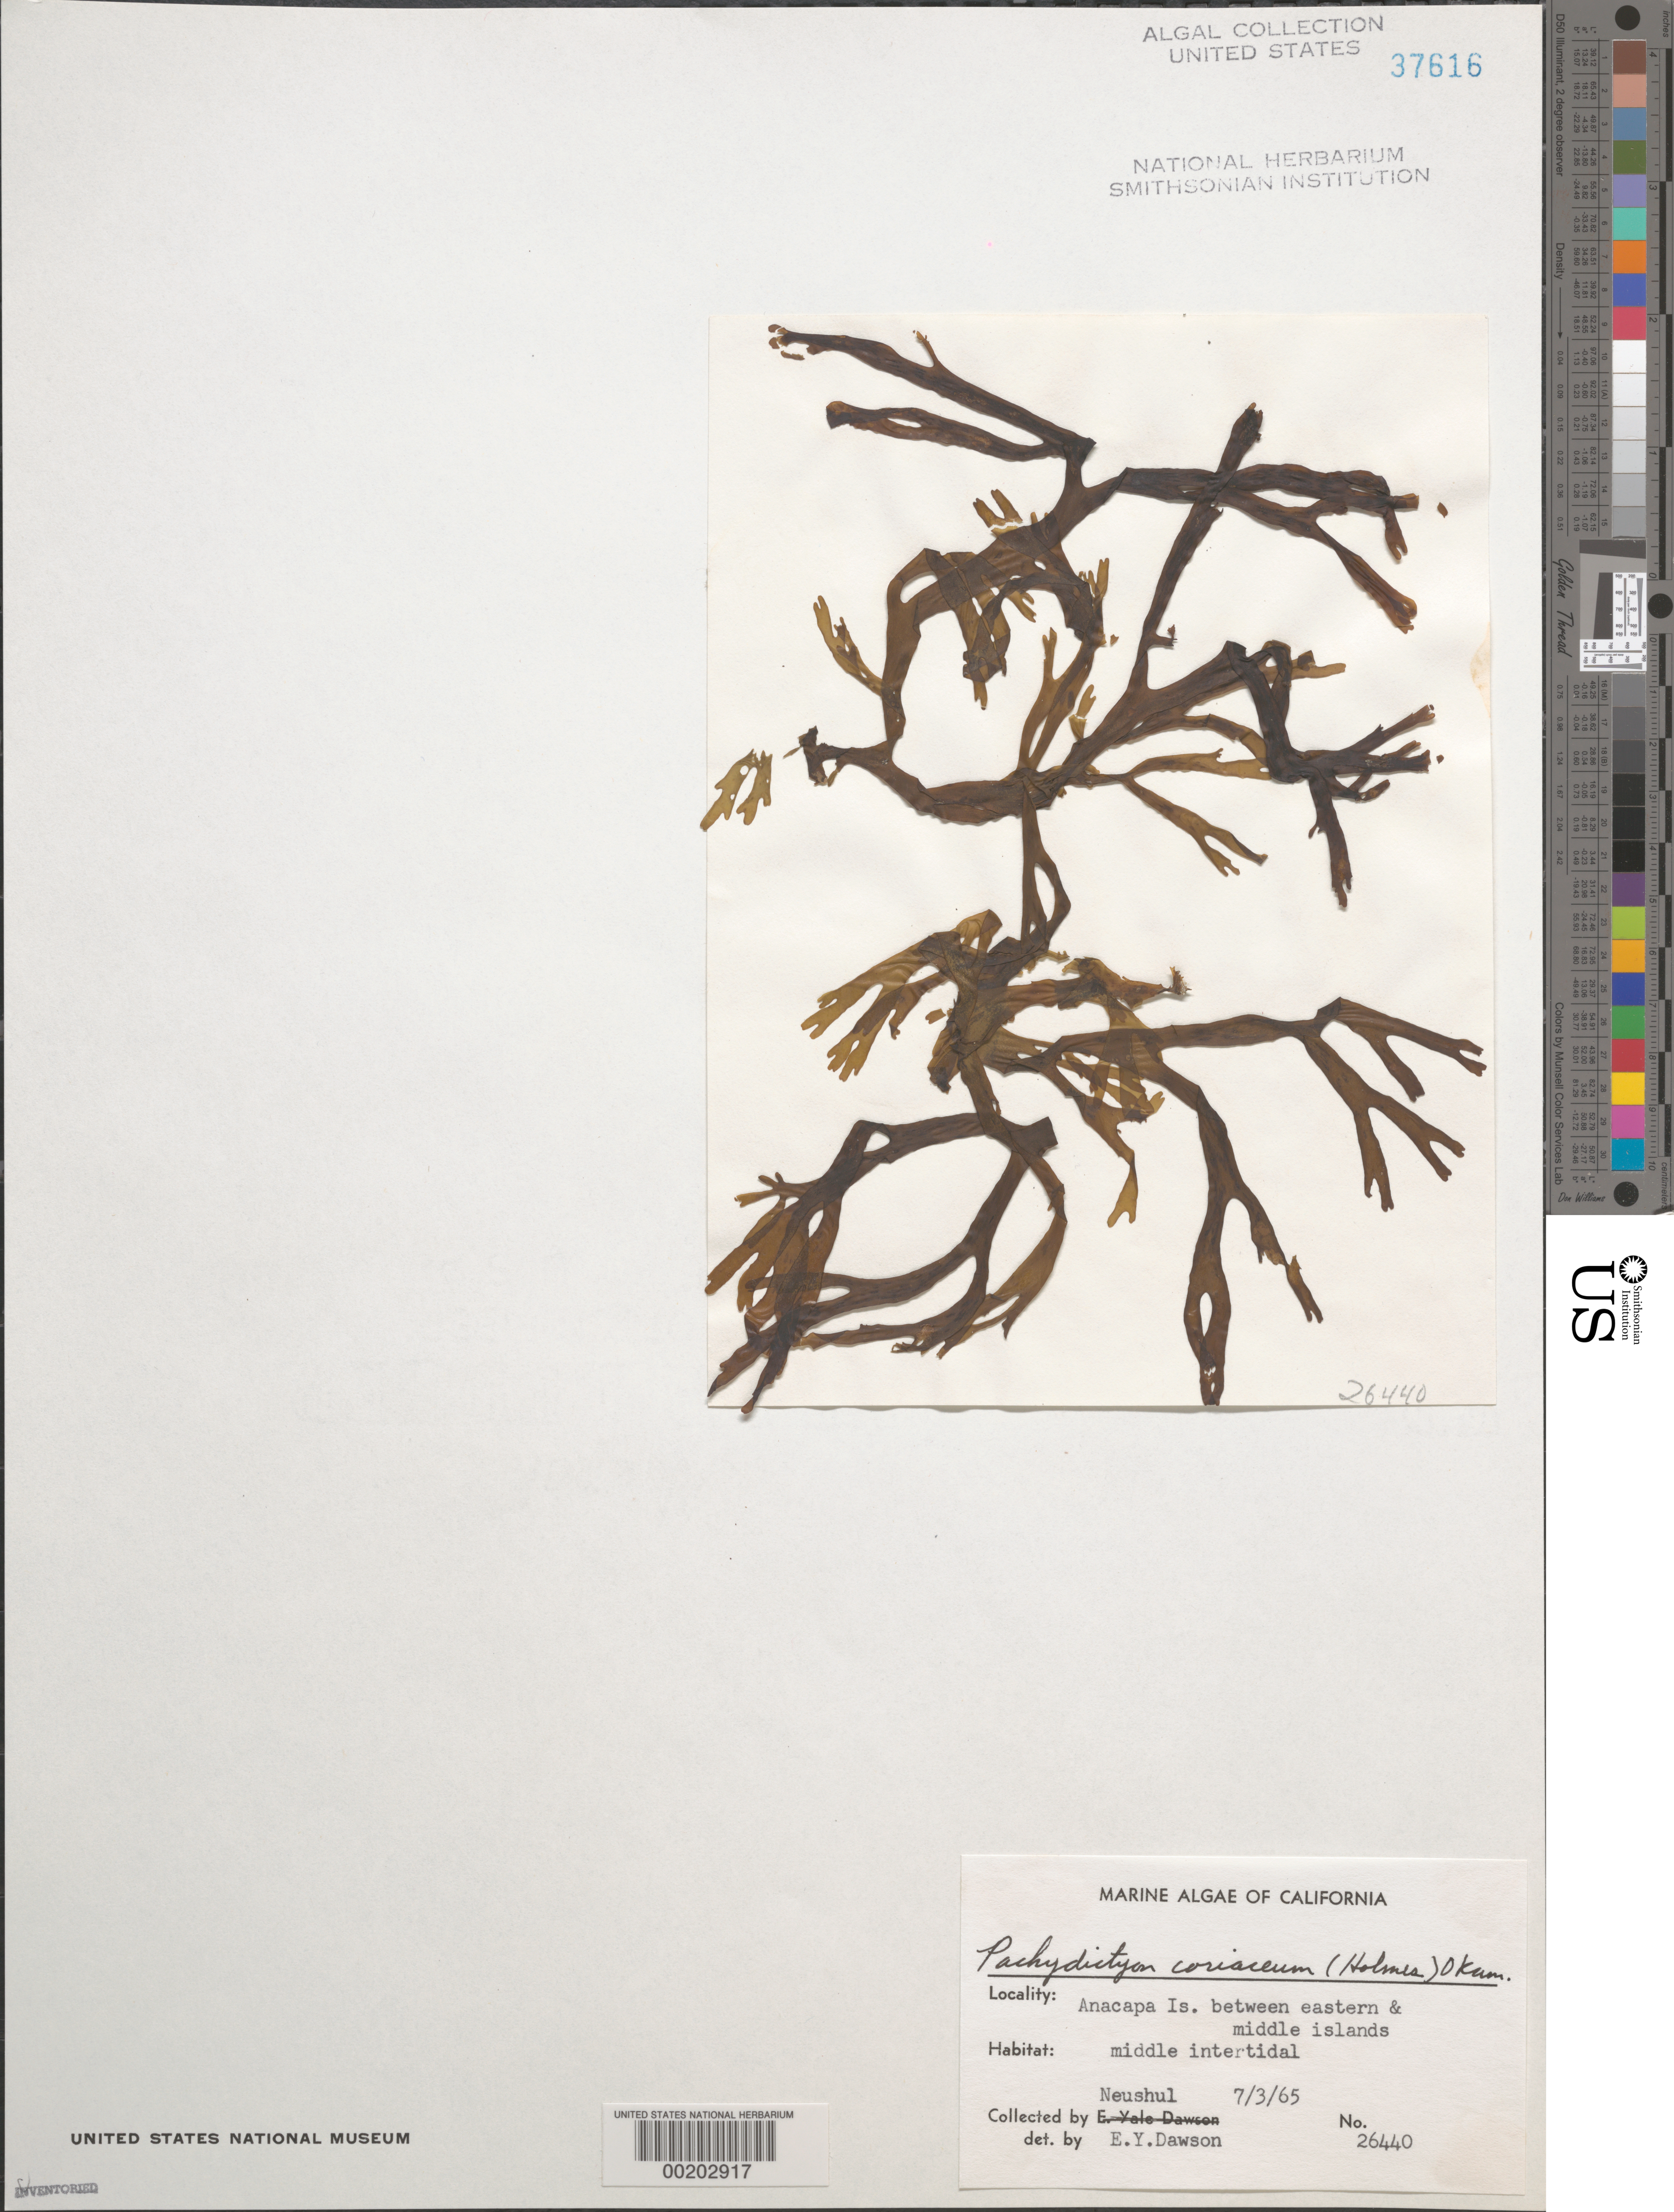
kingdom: Chromista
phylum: Ochrophyta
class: Phaeophyceae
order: Dictyotales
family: Dictyotaceae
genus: Pachydictyon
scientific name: Pachydictyon coriaceum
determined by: Dawson, E. Y.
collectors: M. Neushul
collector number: EYD 26440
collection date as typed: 03 Jul 1965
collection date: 1965-07-03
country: United States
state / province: California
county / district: Ventura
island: Anacapa Island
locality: Between eastern and middle islands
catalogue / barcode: US 37616